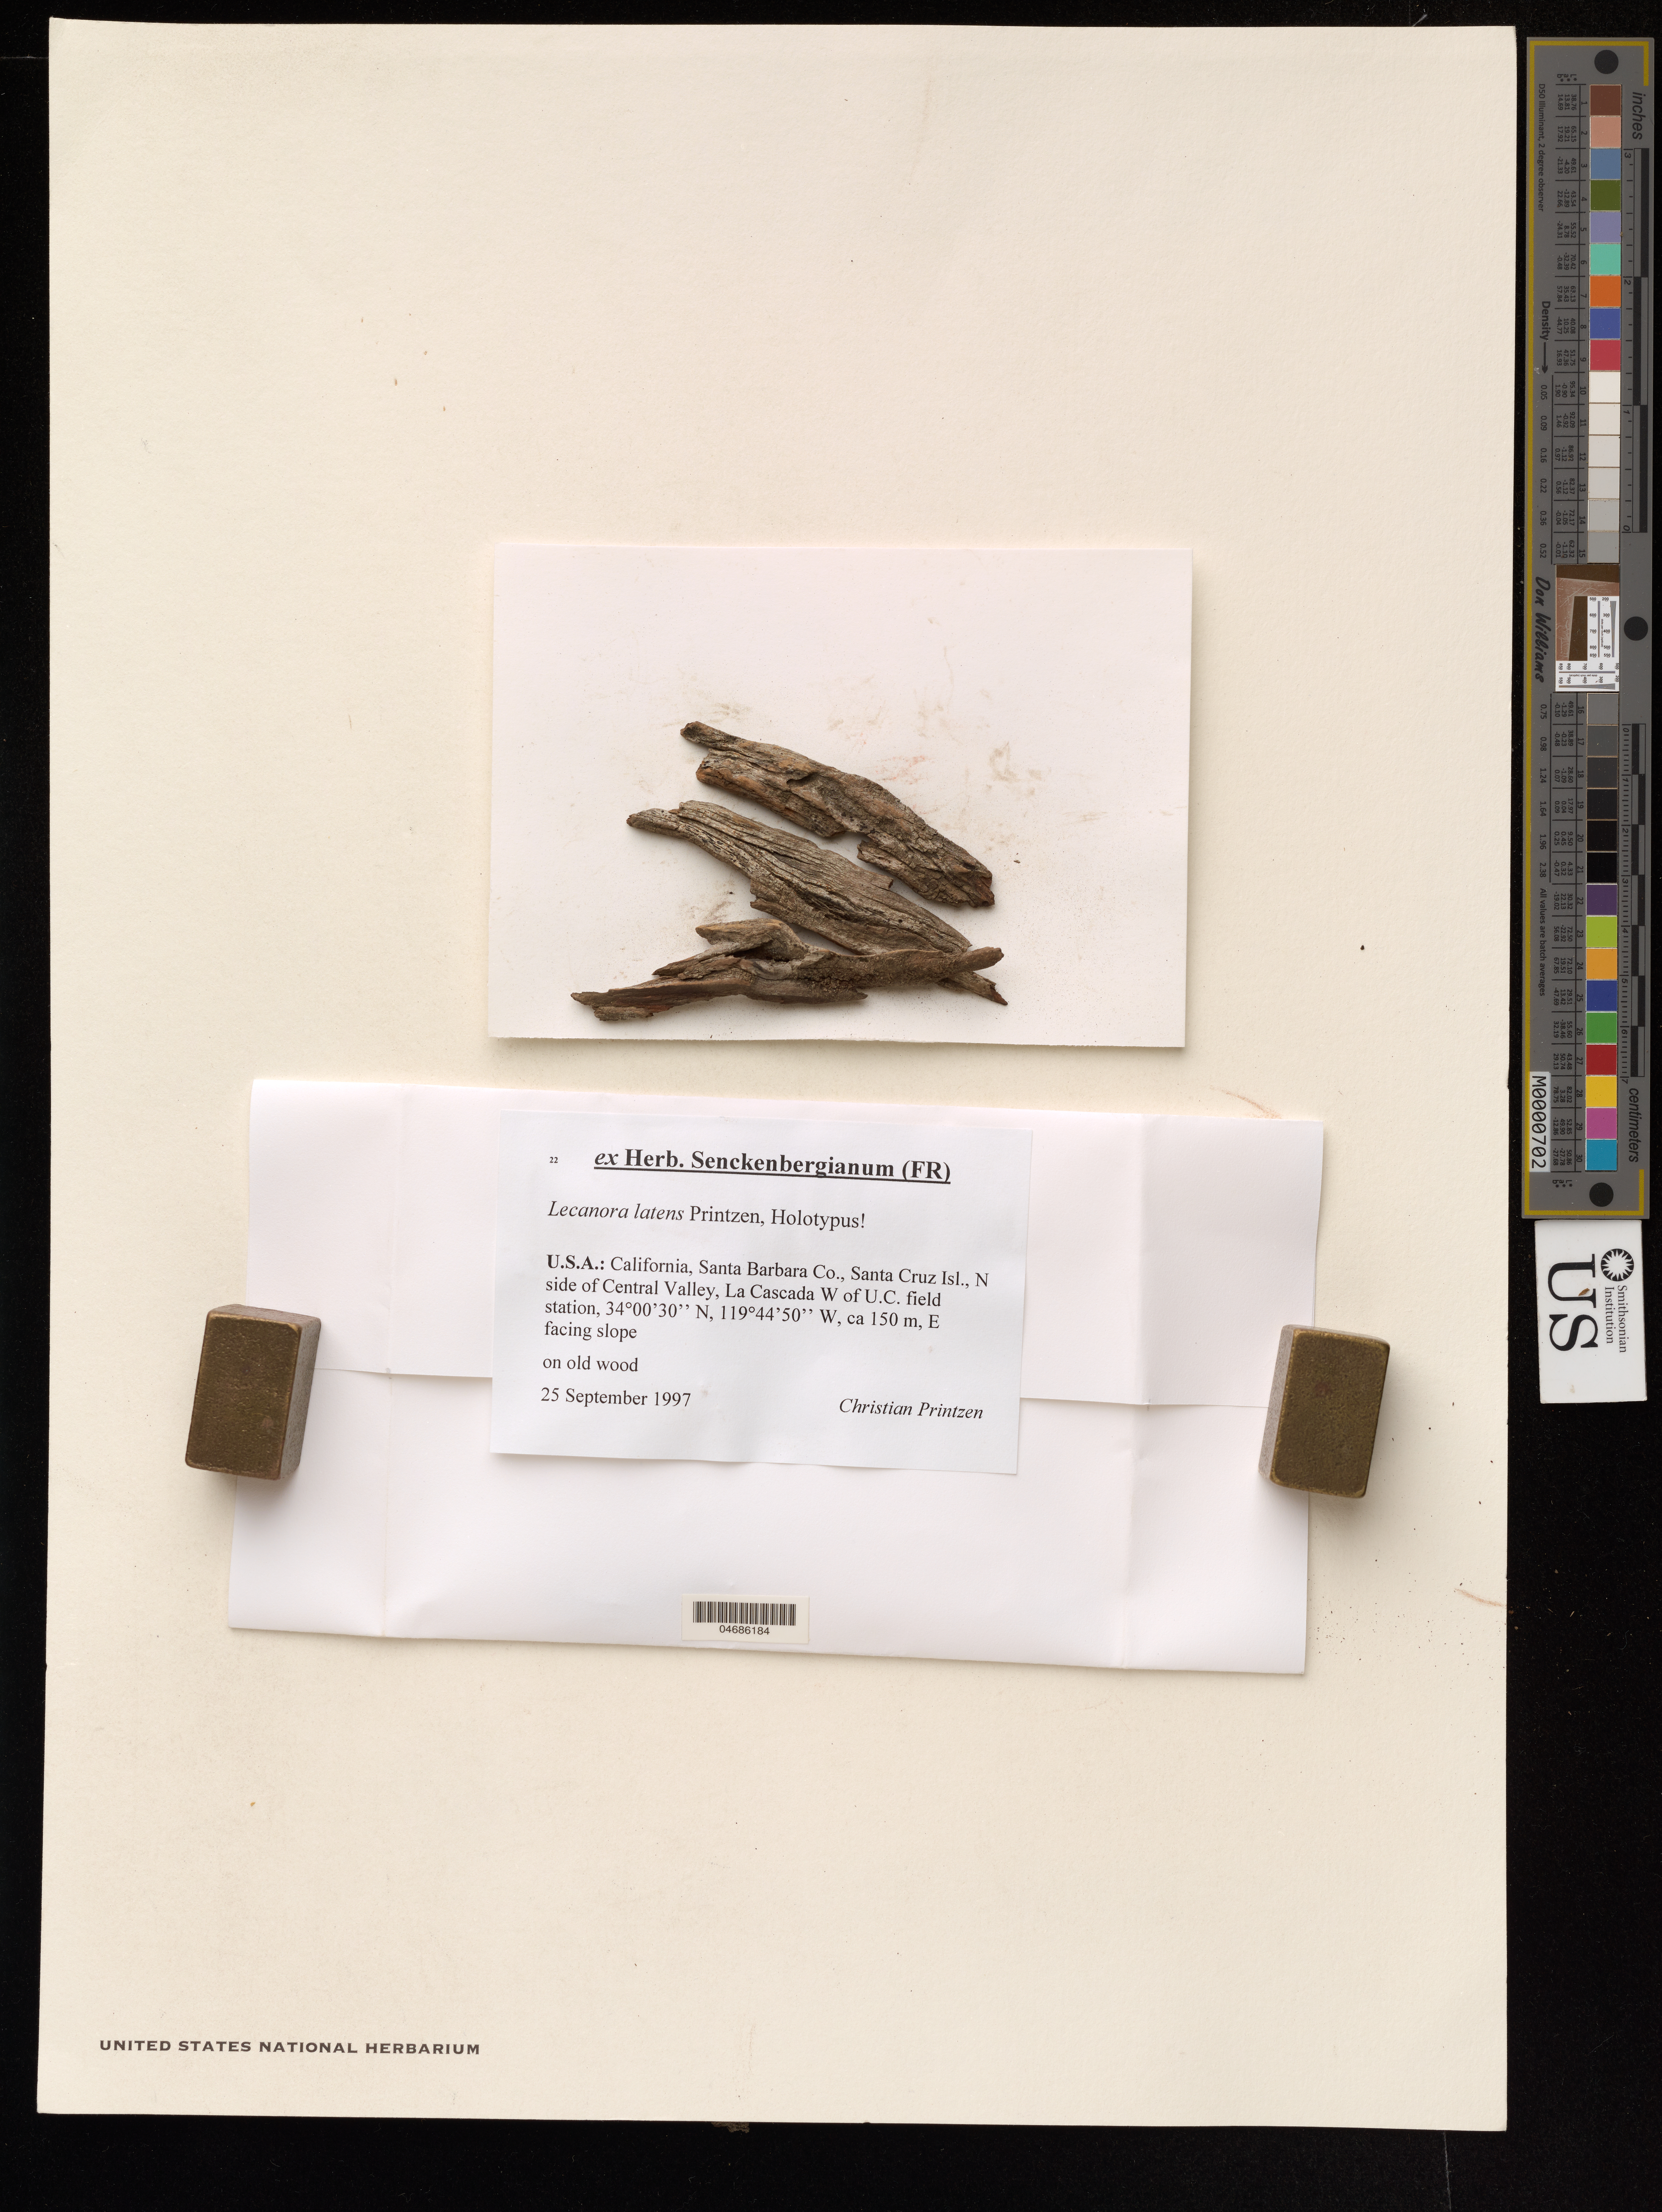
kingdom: Fungi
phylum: Ascomycota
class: Lecanoromycetes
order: Lecanorales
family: Lecanoraceae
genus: Lecanora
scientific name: Lecanora latens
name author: Printzen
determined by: Medeiros, Ian D., Peter Buck Postdoctoral Fellow (US), Smithsonian Institution - National Museum of Natural History (UNITED STATES)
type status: Holotype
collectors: C. Printzen & K. Tucker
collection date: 1997-09-25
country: United States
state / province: California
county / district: Santa Barbara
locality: Santa Barbara County, Santa Cruz Isl., N side of Central Valley, La Cascada W of U.C. field station, ca. 150 m of E facing slope.